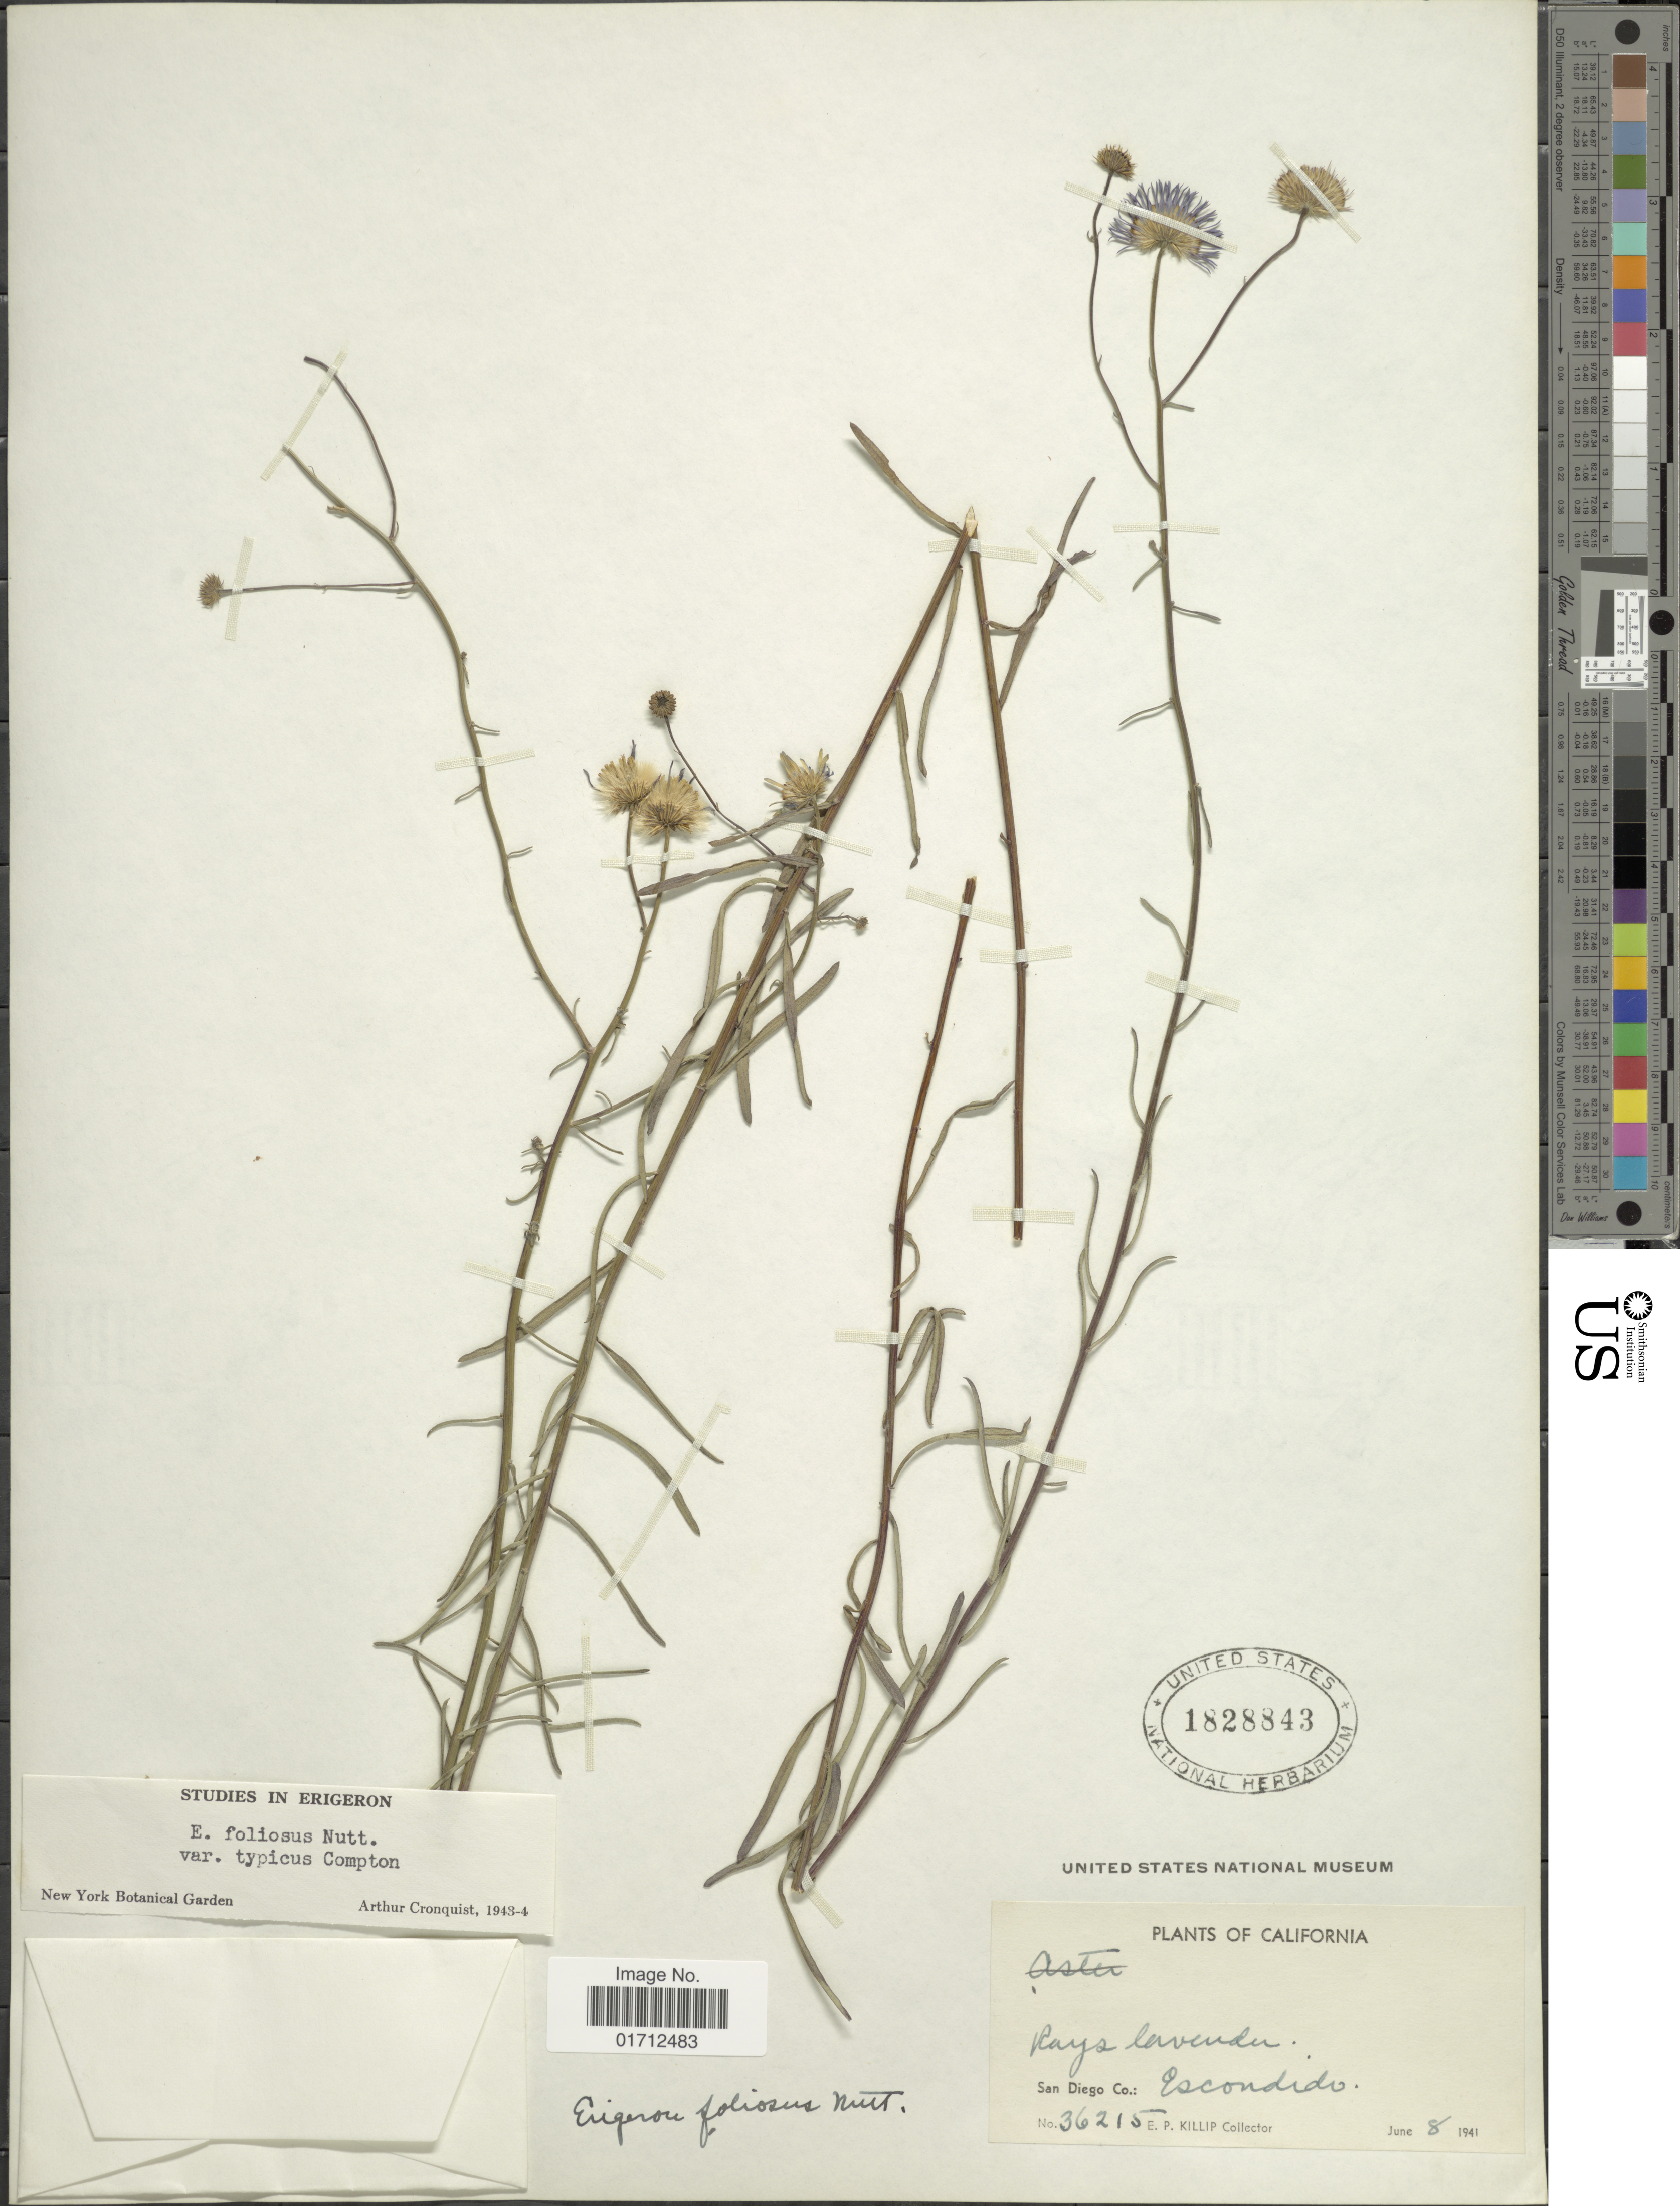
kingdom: Plantae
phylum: Tracheophyta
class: Magnoliopsida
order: Asterales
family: Asteraceae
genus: Erigeron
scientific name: Erigeron foliosus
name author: Nutt.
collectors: E. P. Killip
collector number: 36215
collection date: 1941-06-08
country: United States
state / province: California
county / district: San Diego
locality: San Diego Co.: Escondido.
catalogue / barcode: US 1828843